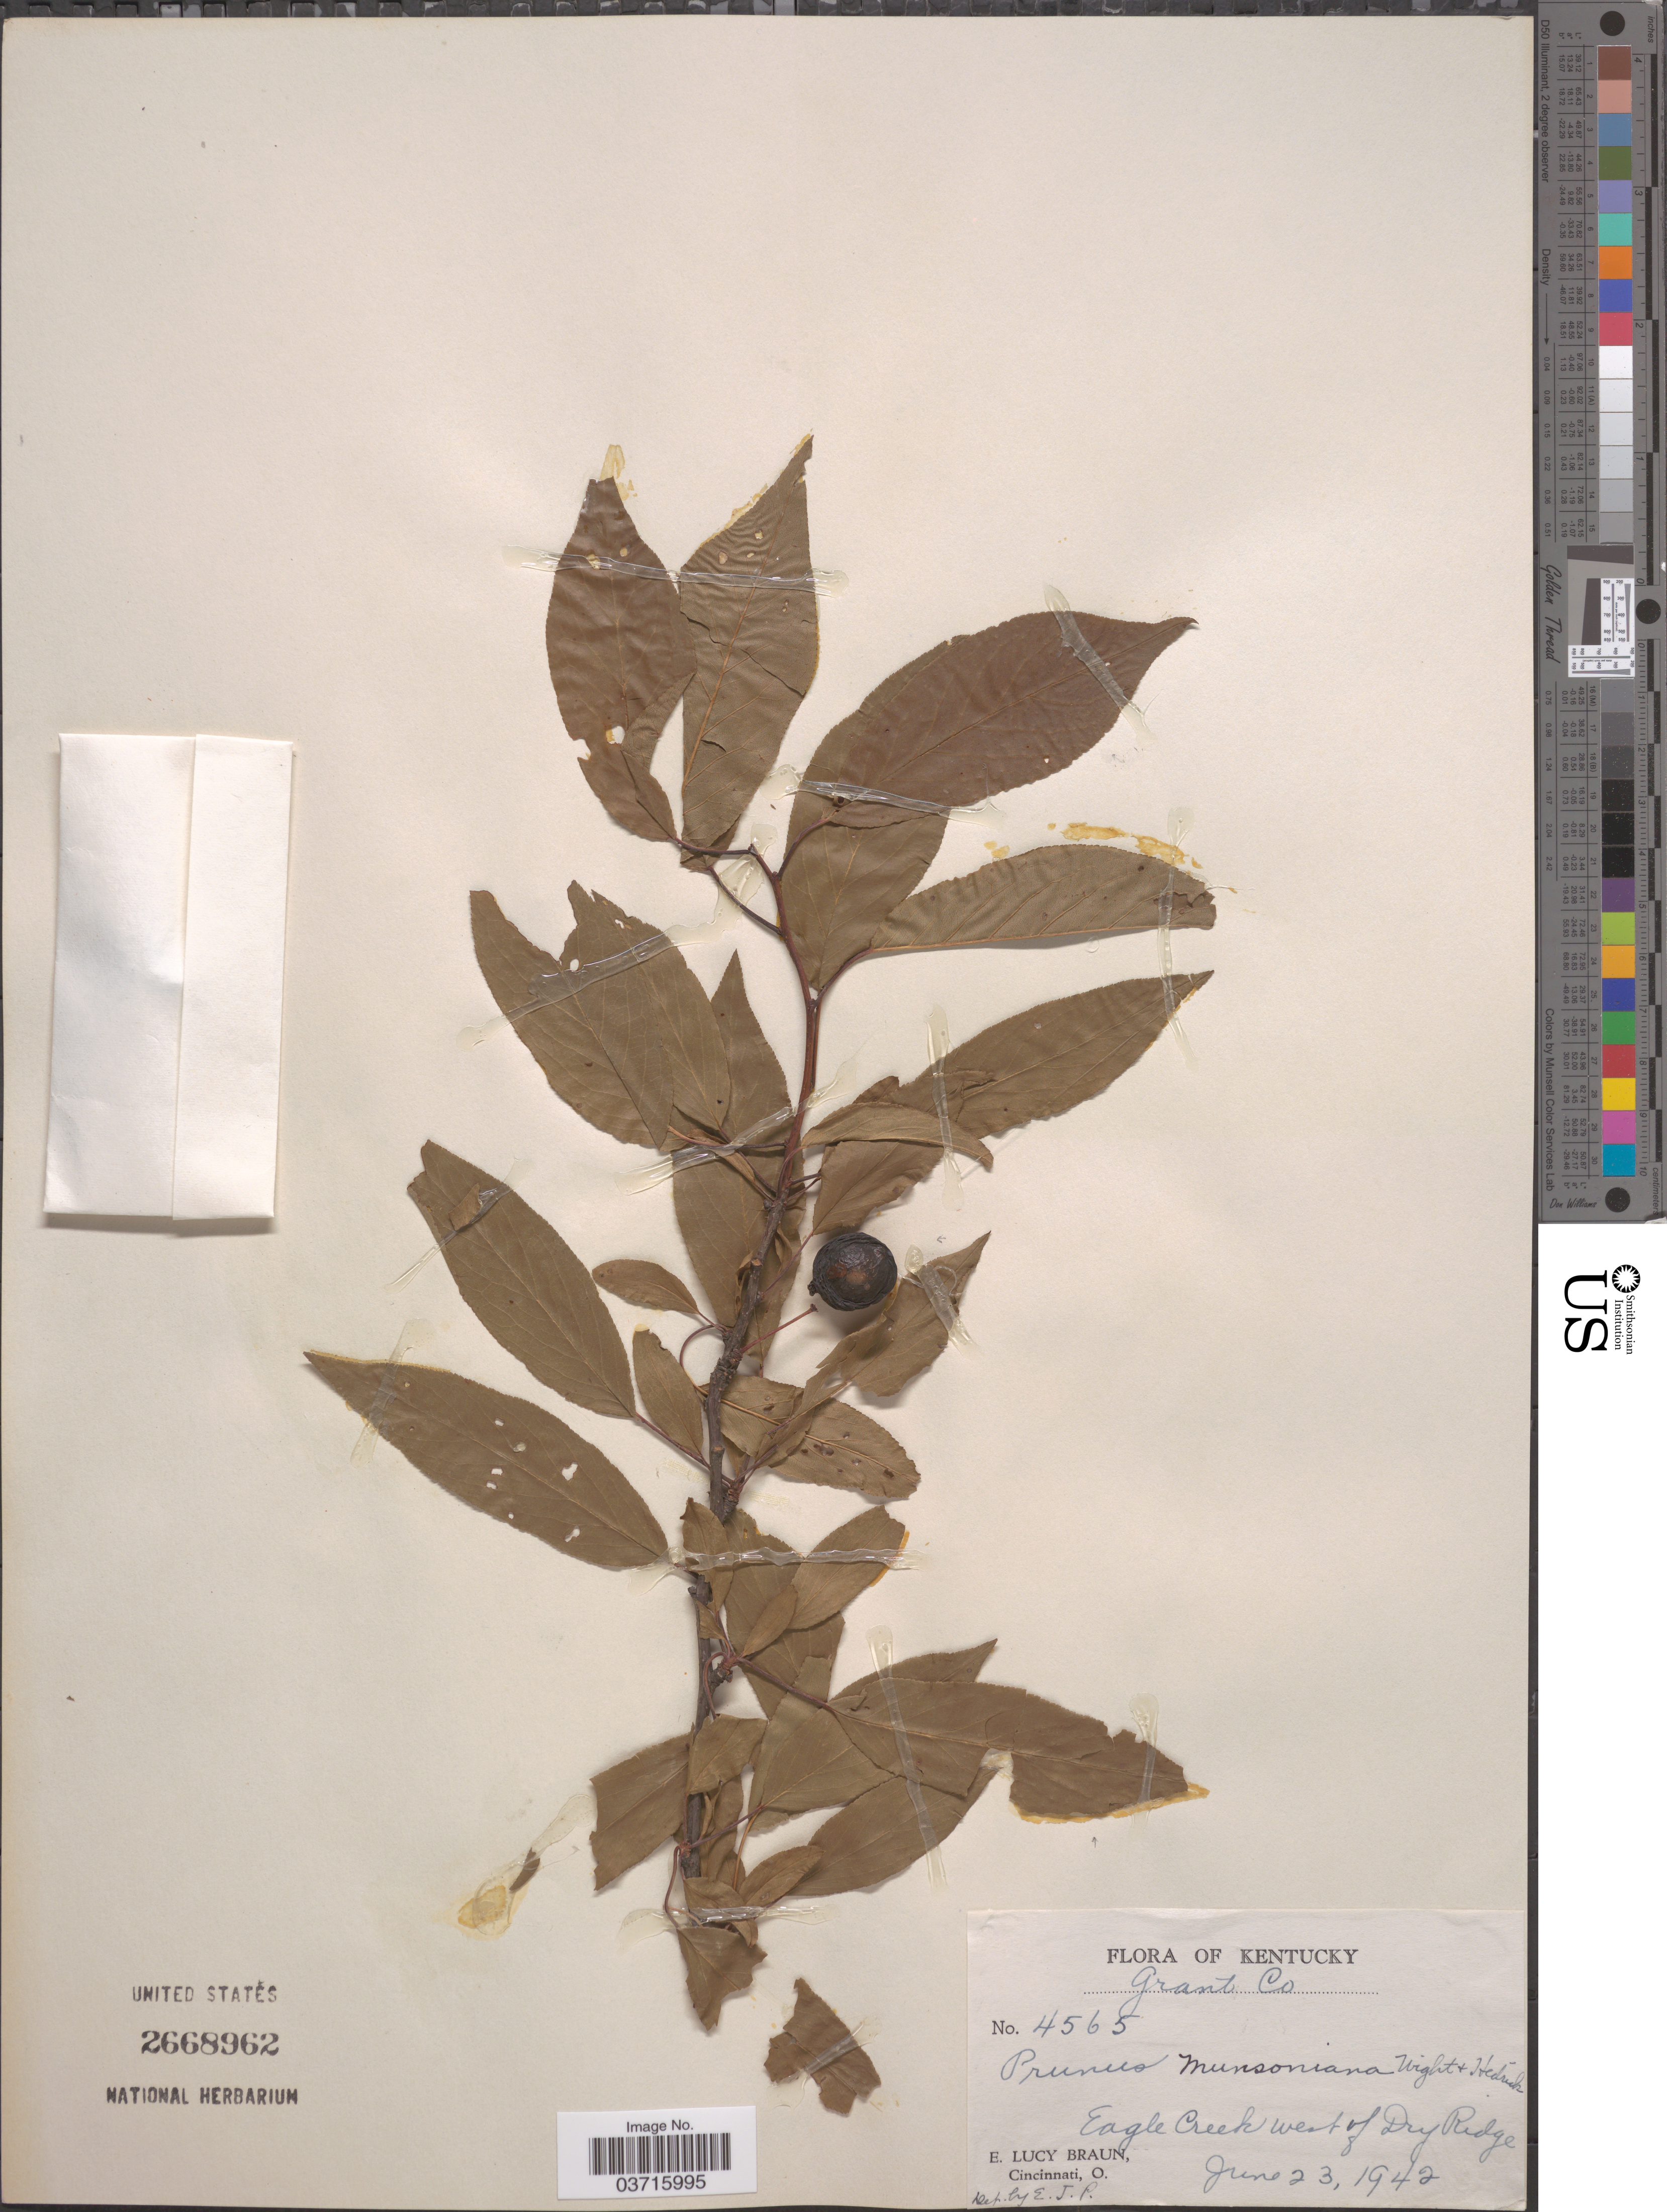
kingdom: Plantae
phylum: Tracheophyta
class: Magnoliopsida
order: Rosales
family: Rosaceae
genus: Prunus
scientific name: Prunus munsoniana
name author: W. Wight & Hedrick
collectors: E. L. Braun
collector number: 4565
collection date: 1942-06-23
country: United States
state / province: Kentucky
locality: Grant Co. Eagle Creek west of Dry Ridge.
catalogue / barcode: US 2668962